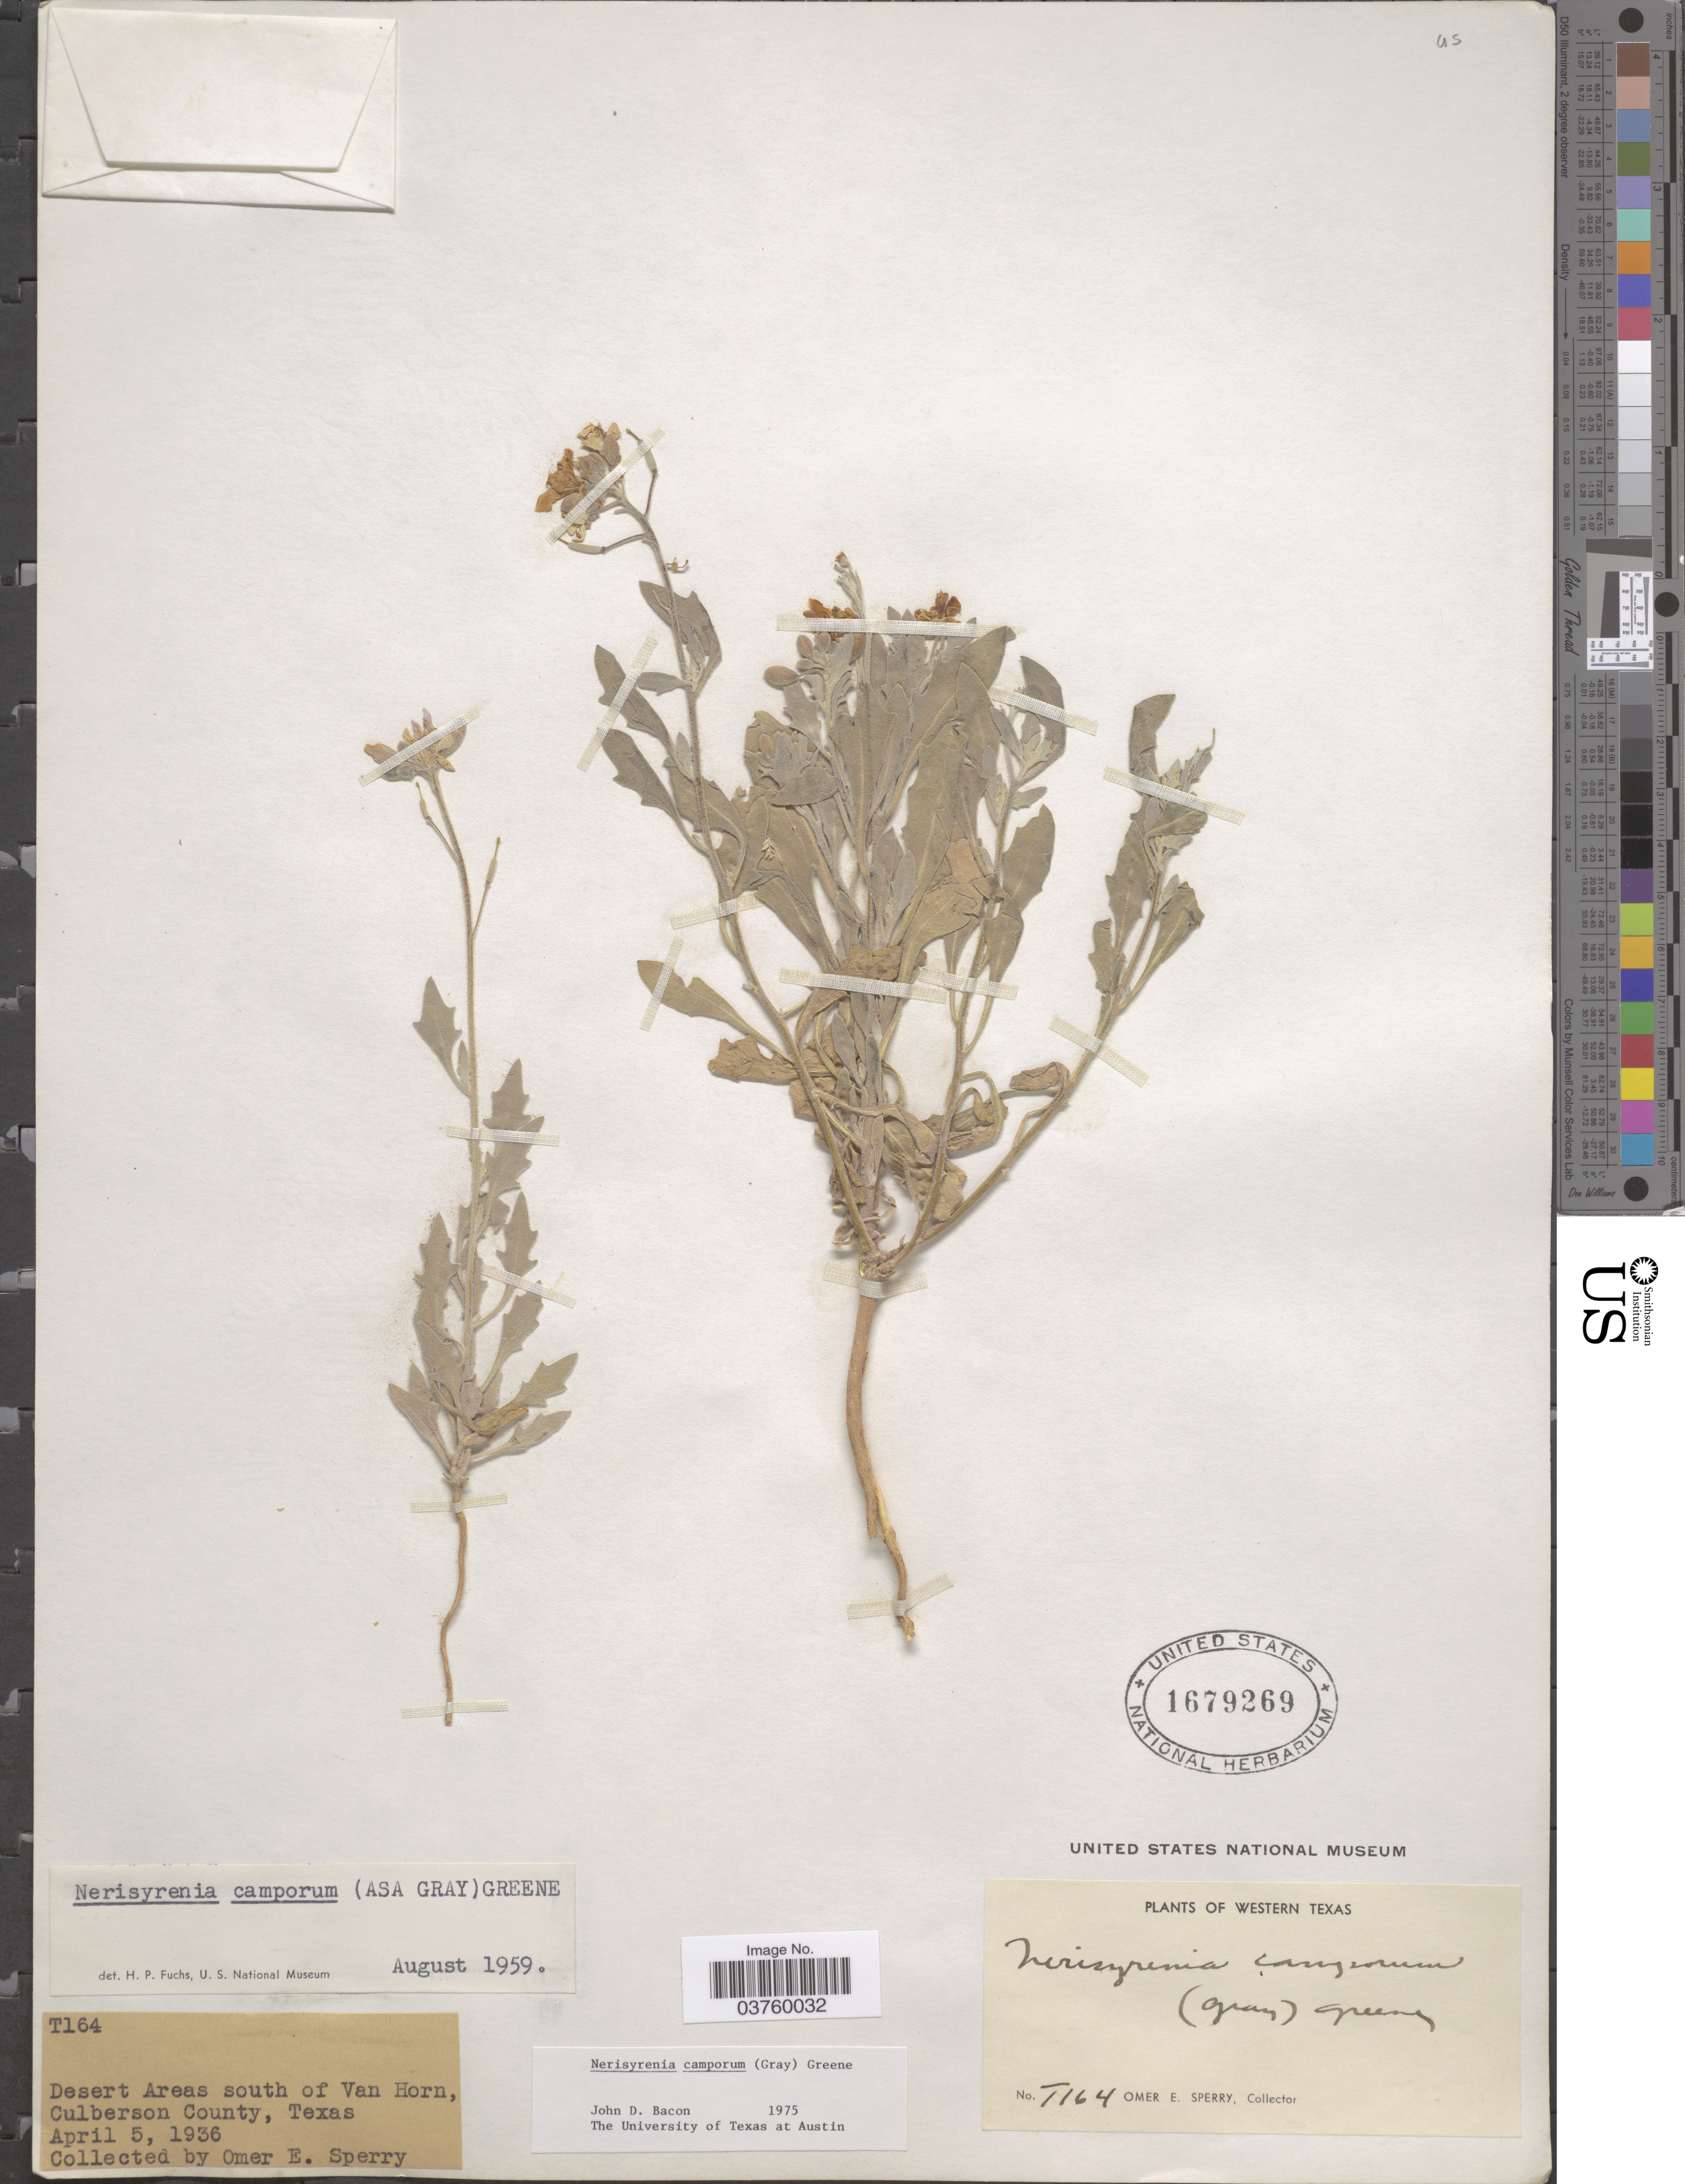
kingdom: Plantae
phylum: Tracheophyta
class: Magnoliopsida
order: Brassicales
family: Brassicaceae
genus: Nerisyrenia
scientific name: Nerisyrenia camporum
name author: (A. Gray) Greene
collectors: O. E. Sperry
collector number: T164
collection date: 1936-04-05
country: United States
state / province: Texas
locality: Desert Areas south of Van Horn, Culberson county. Western Texas.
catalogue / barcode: US 1679269